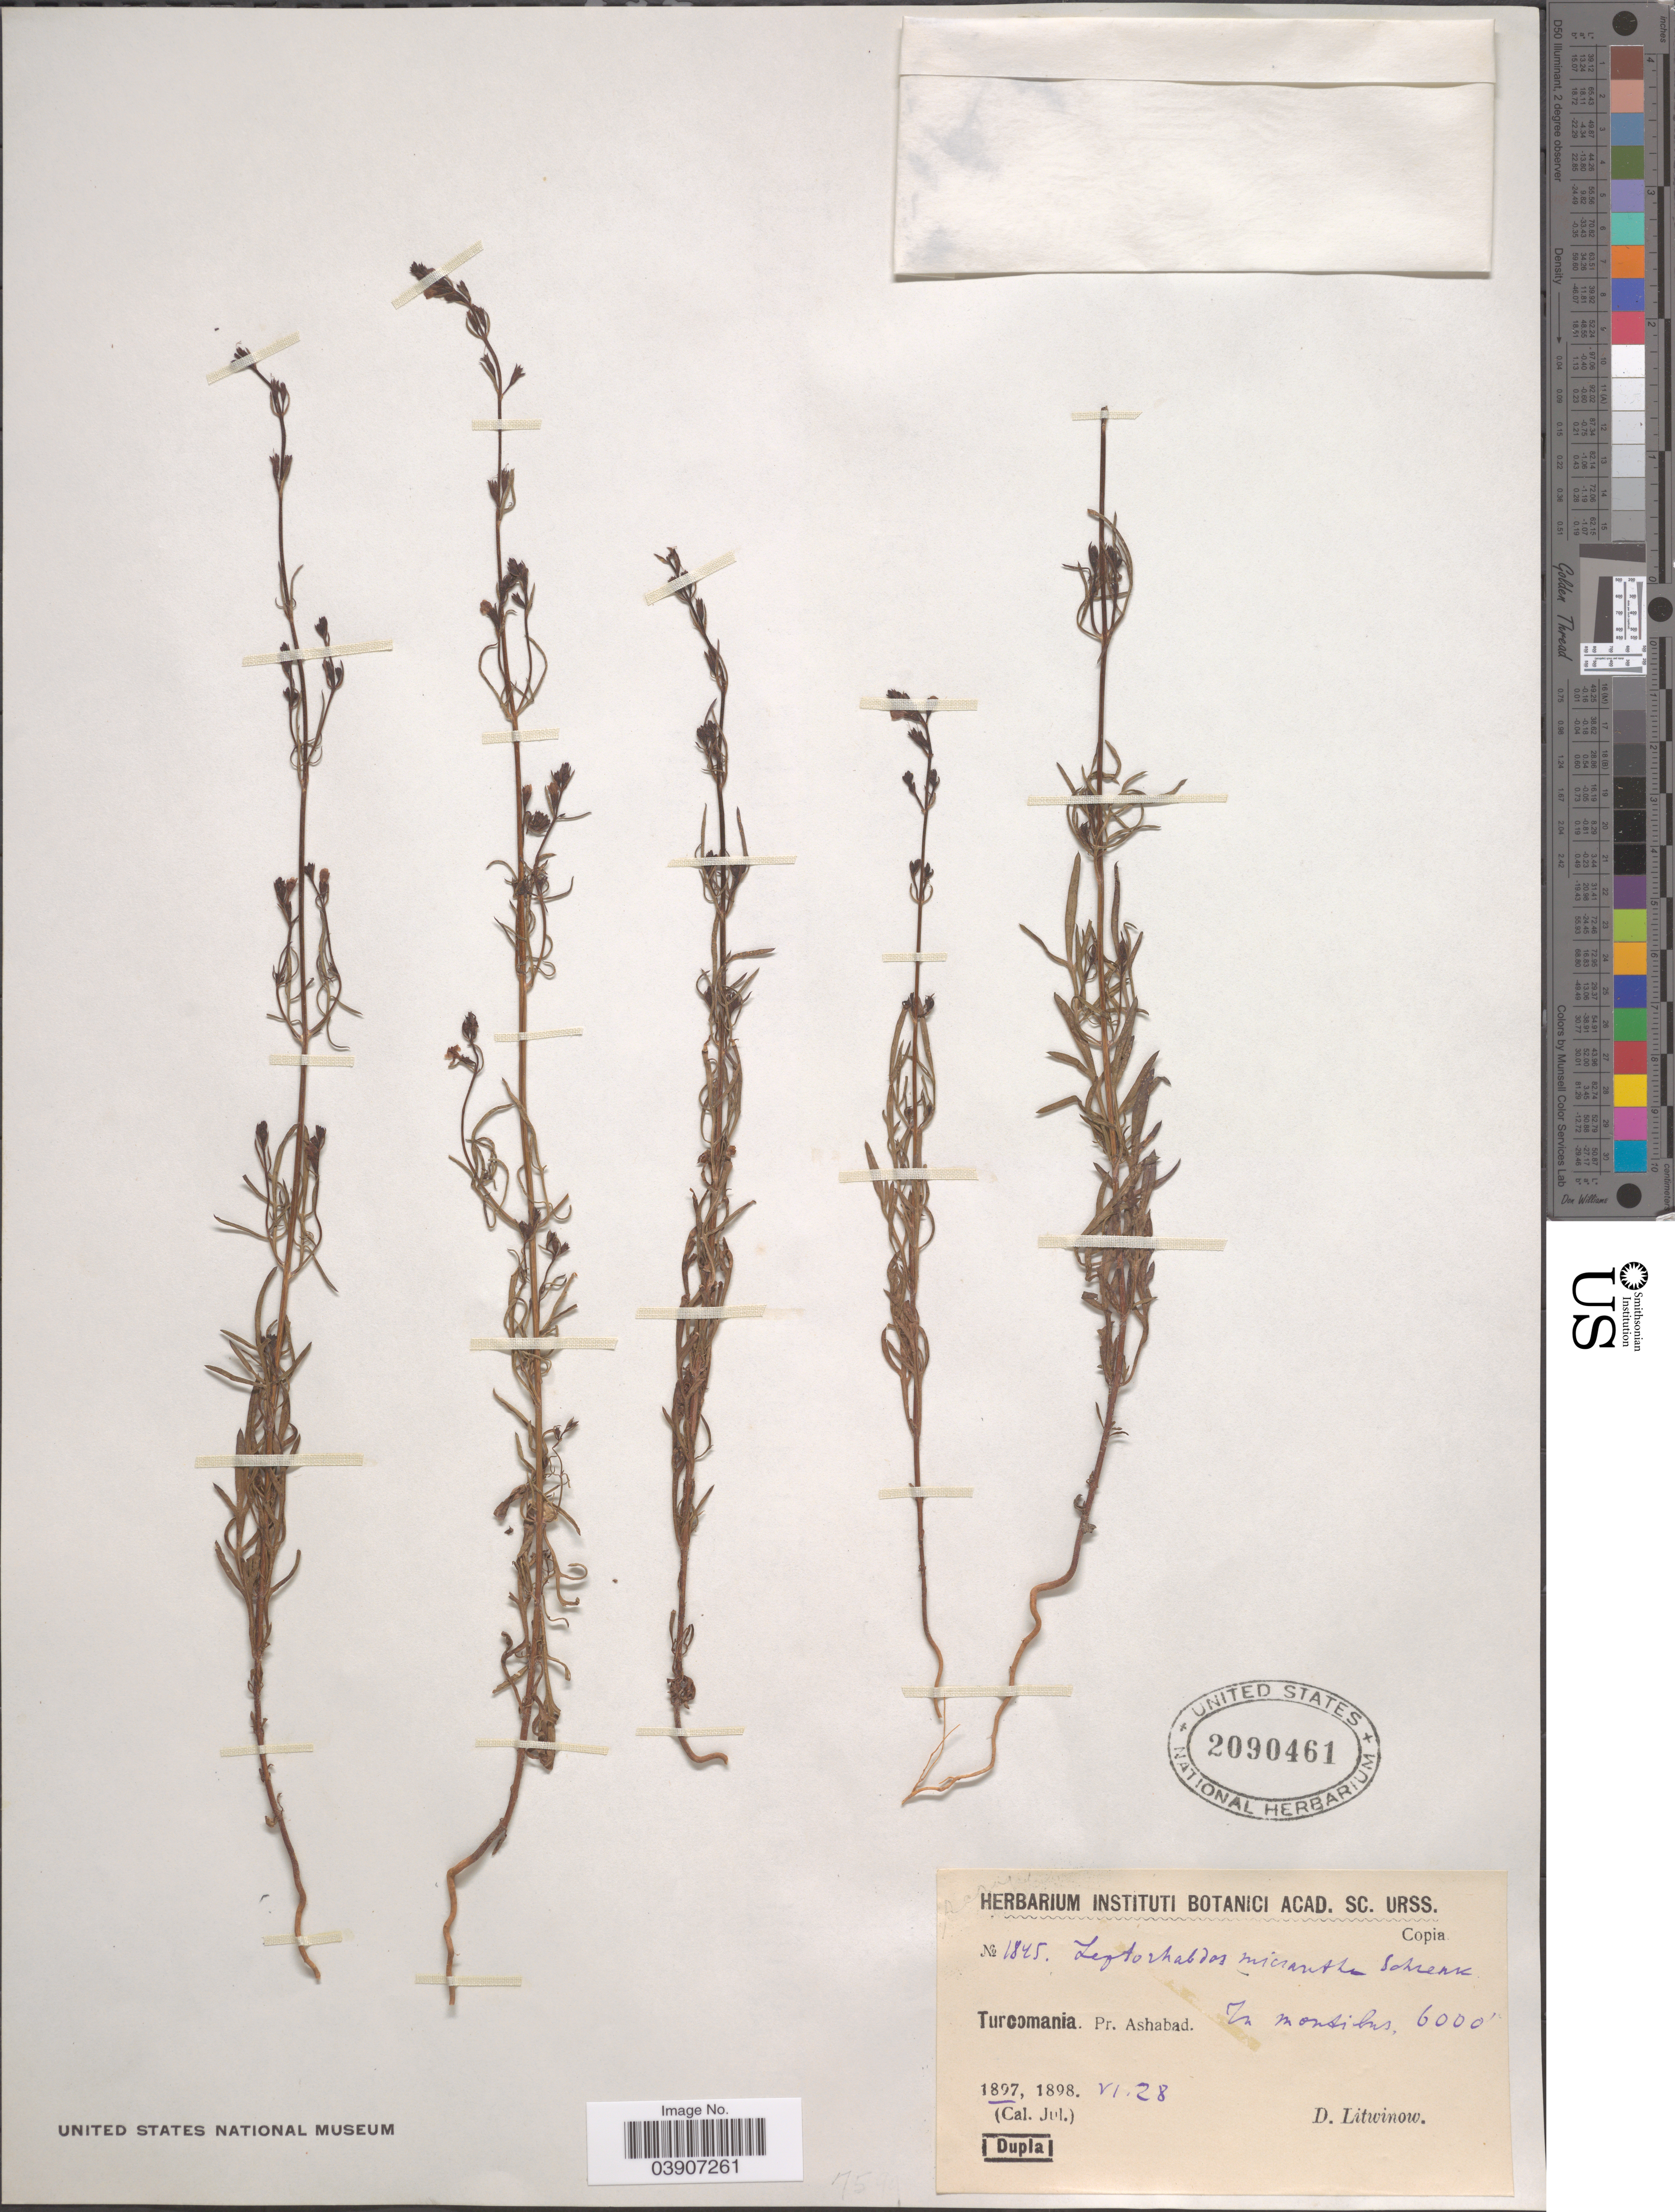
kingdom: Plantae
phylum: Tracheophyta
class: Magnoliopsida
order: Lamiales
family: Orobanchaceae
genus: Leptorhabdos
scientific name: Leptorhabdos parviflora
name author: (Benth.) Benth.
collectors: D. Litwinow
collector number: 1845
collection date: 1897-06-28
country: Turkmenistan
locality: Turcomania. Pr. Ashabad.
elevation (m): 1829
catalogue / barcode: US 2090461